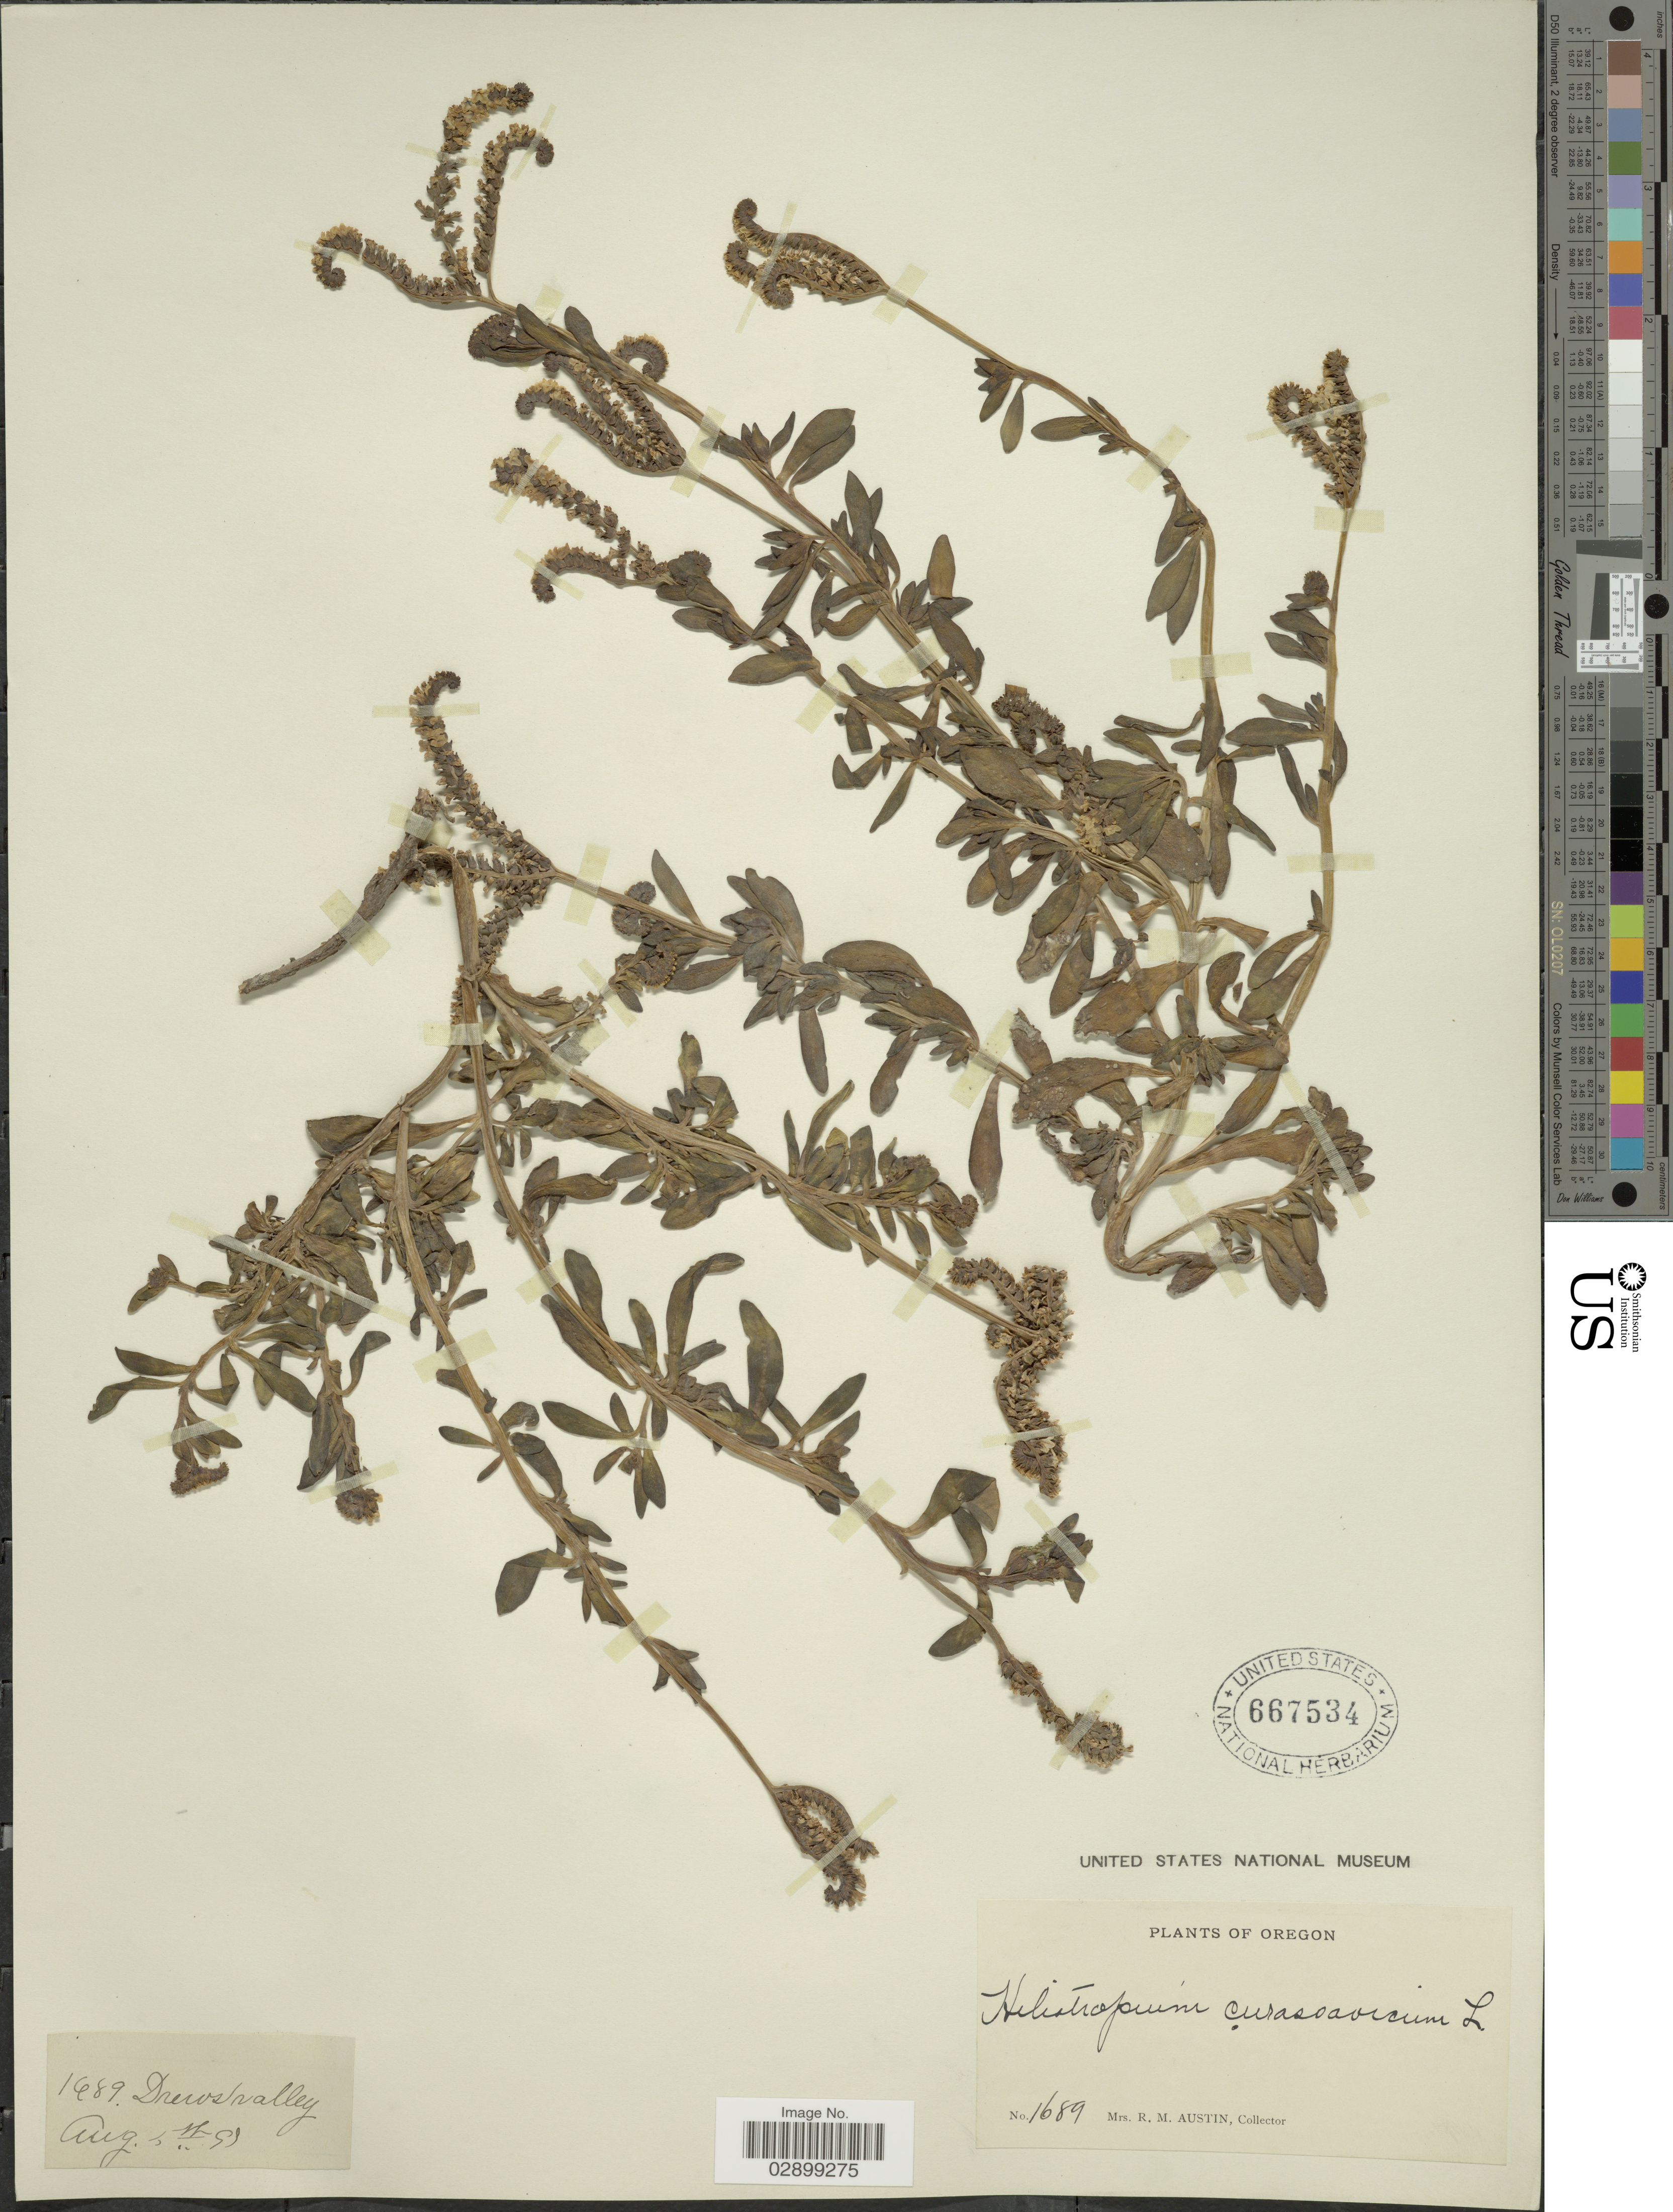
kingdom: Plantae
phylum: Tracheophyta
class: Magnoliopsida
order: Boraginales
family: Heliotropiaceae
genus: Heliotropium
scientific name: Heliotropium curassavicum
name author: L.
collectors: R. Austin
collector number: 1689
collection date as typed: Transcribed d/m/y: 5/8/99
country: United States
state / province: Oregon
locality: Drews valley.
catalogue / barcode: US 667534